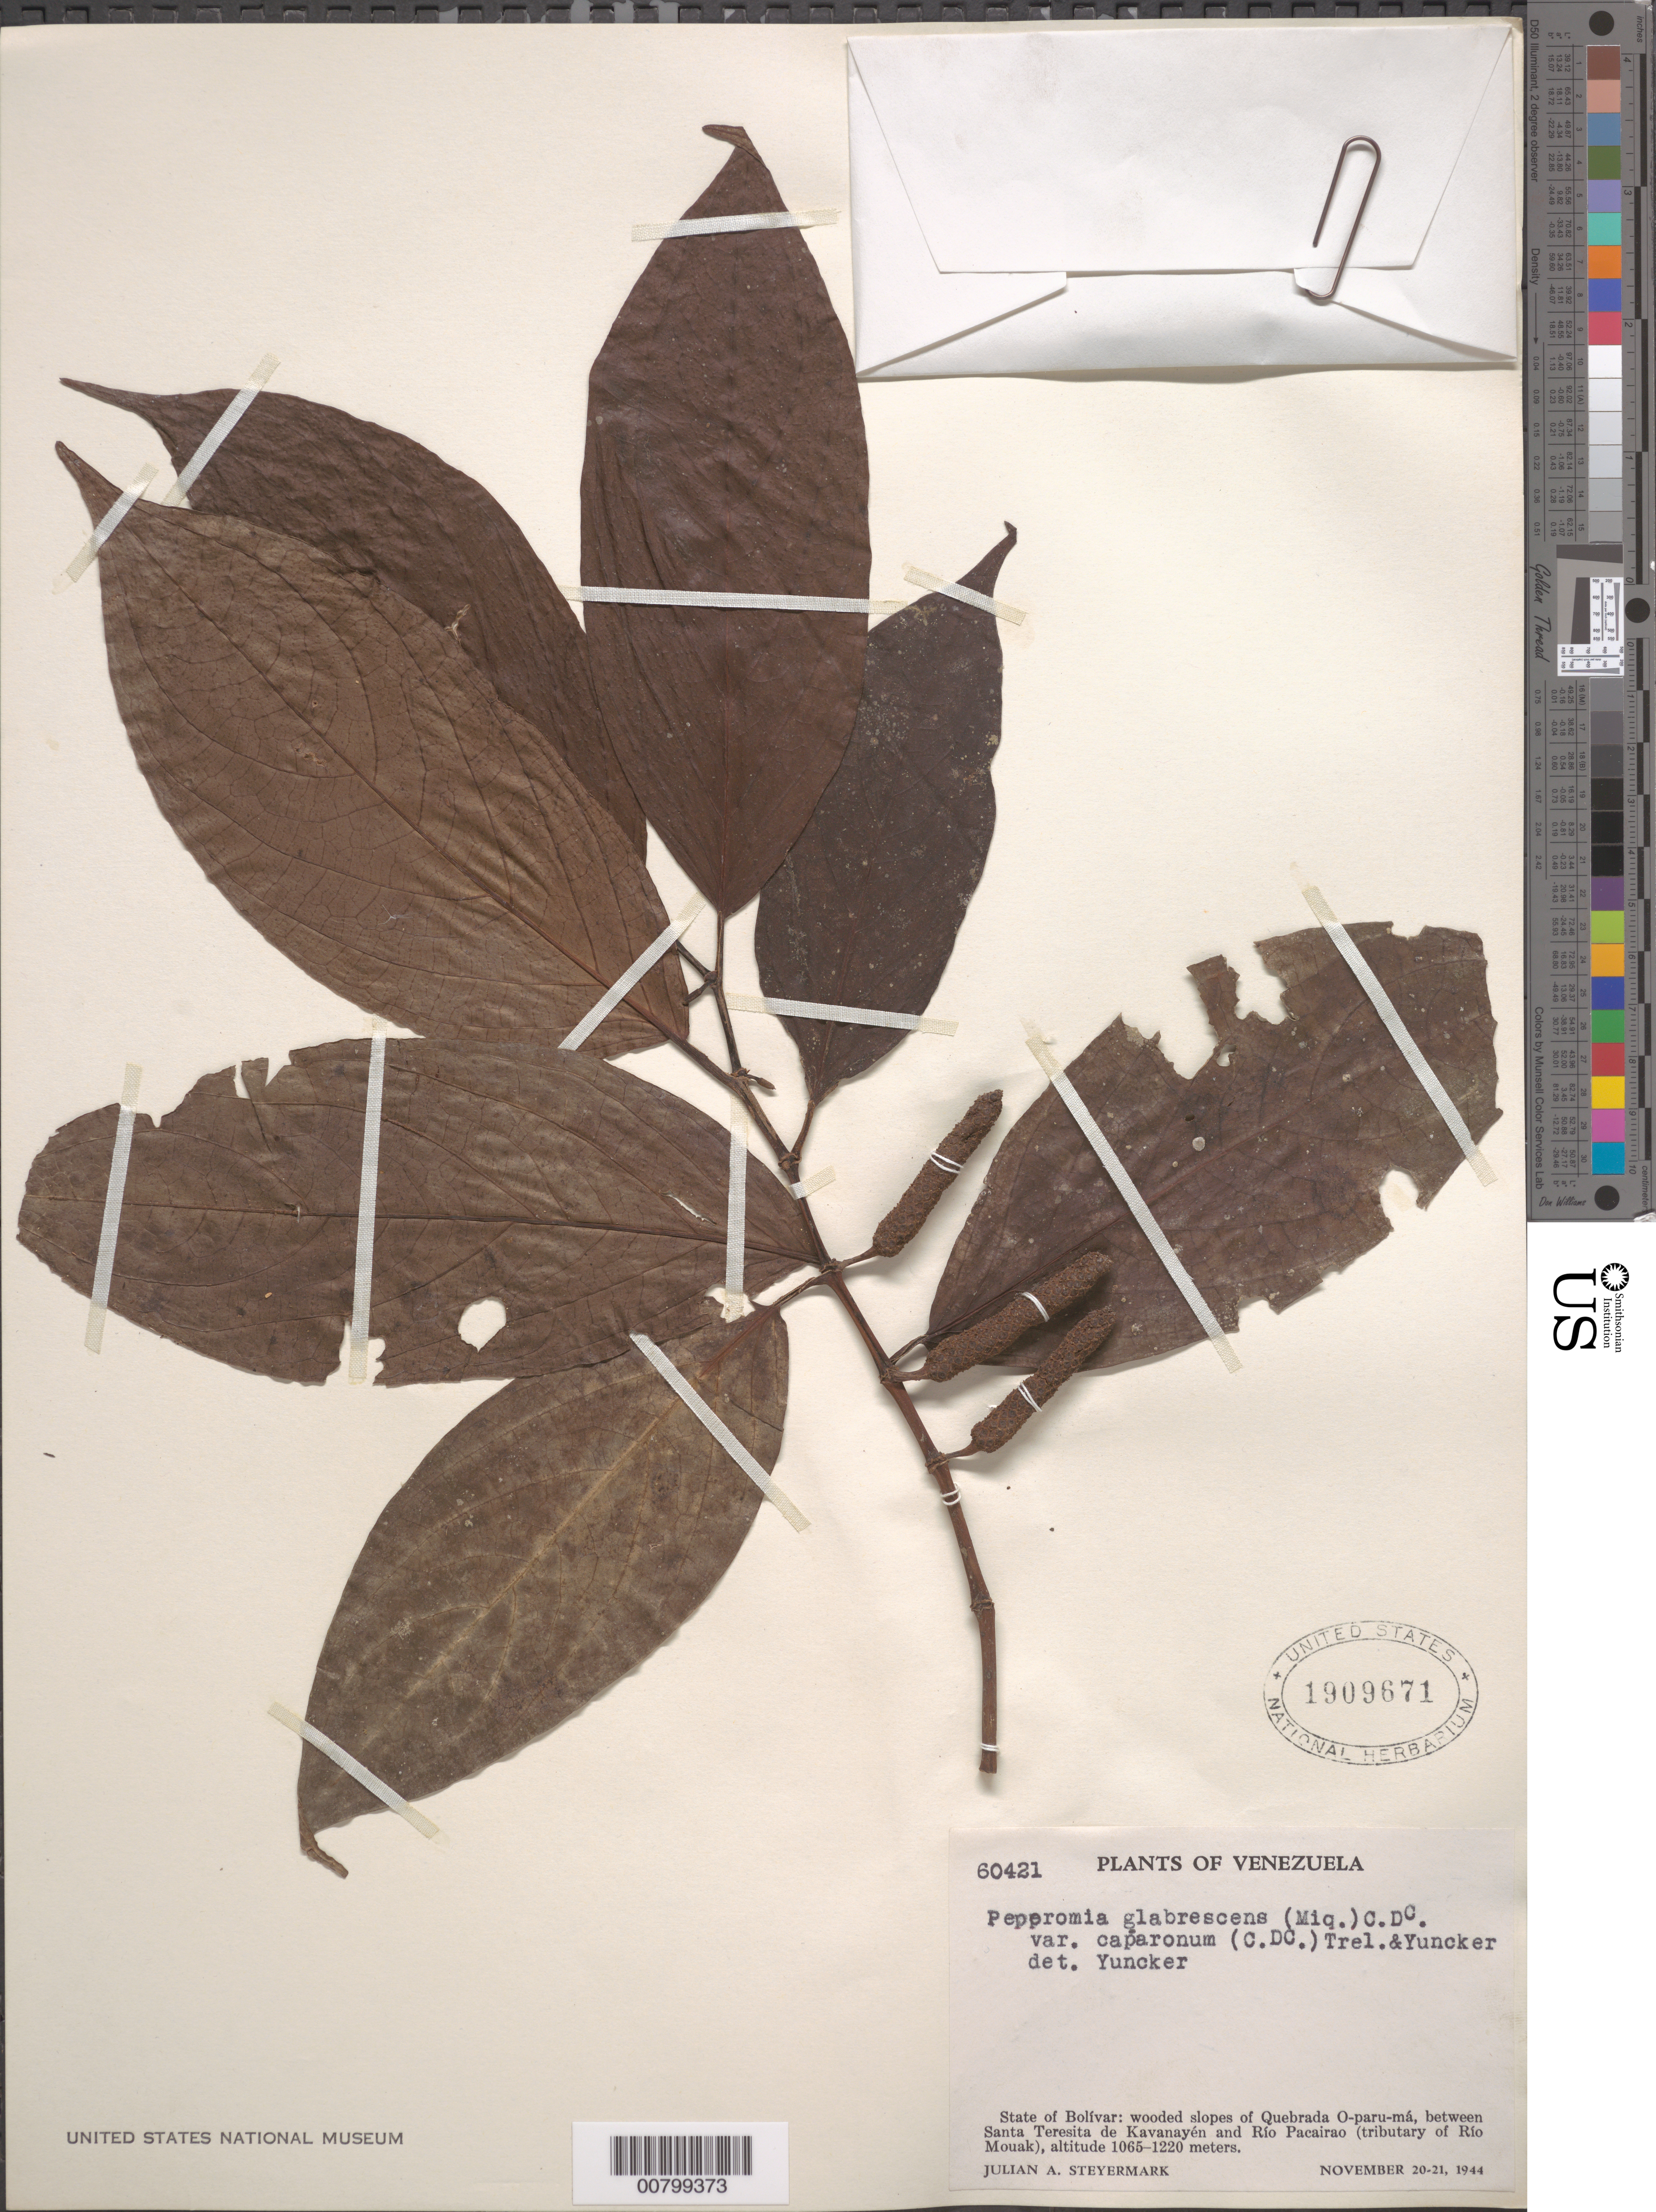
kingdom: Plantae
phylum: Tracheophyta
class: Magnoliopsida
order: Piperales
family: Piperaceae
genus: Piper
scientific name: Piper glabrescens var. caparonum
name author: (C. DC.) Yunck.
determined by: Yuncker, T. G.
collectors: J. Steyermark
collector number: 60421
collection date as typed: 20-Nov-44 to 21-Nov-44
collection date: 1944-11-20/1944-11-21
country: Venezuela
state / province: Bolívar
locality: Quebrada O-paru-má, between Santa Teresita de Kavanayén and Río Pacairao (trib. of Río Mouak)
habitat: Wooded slopes of quebrada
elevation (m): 1065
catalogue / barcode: US 1909671